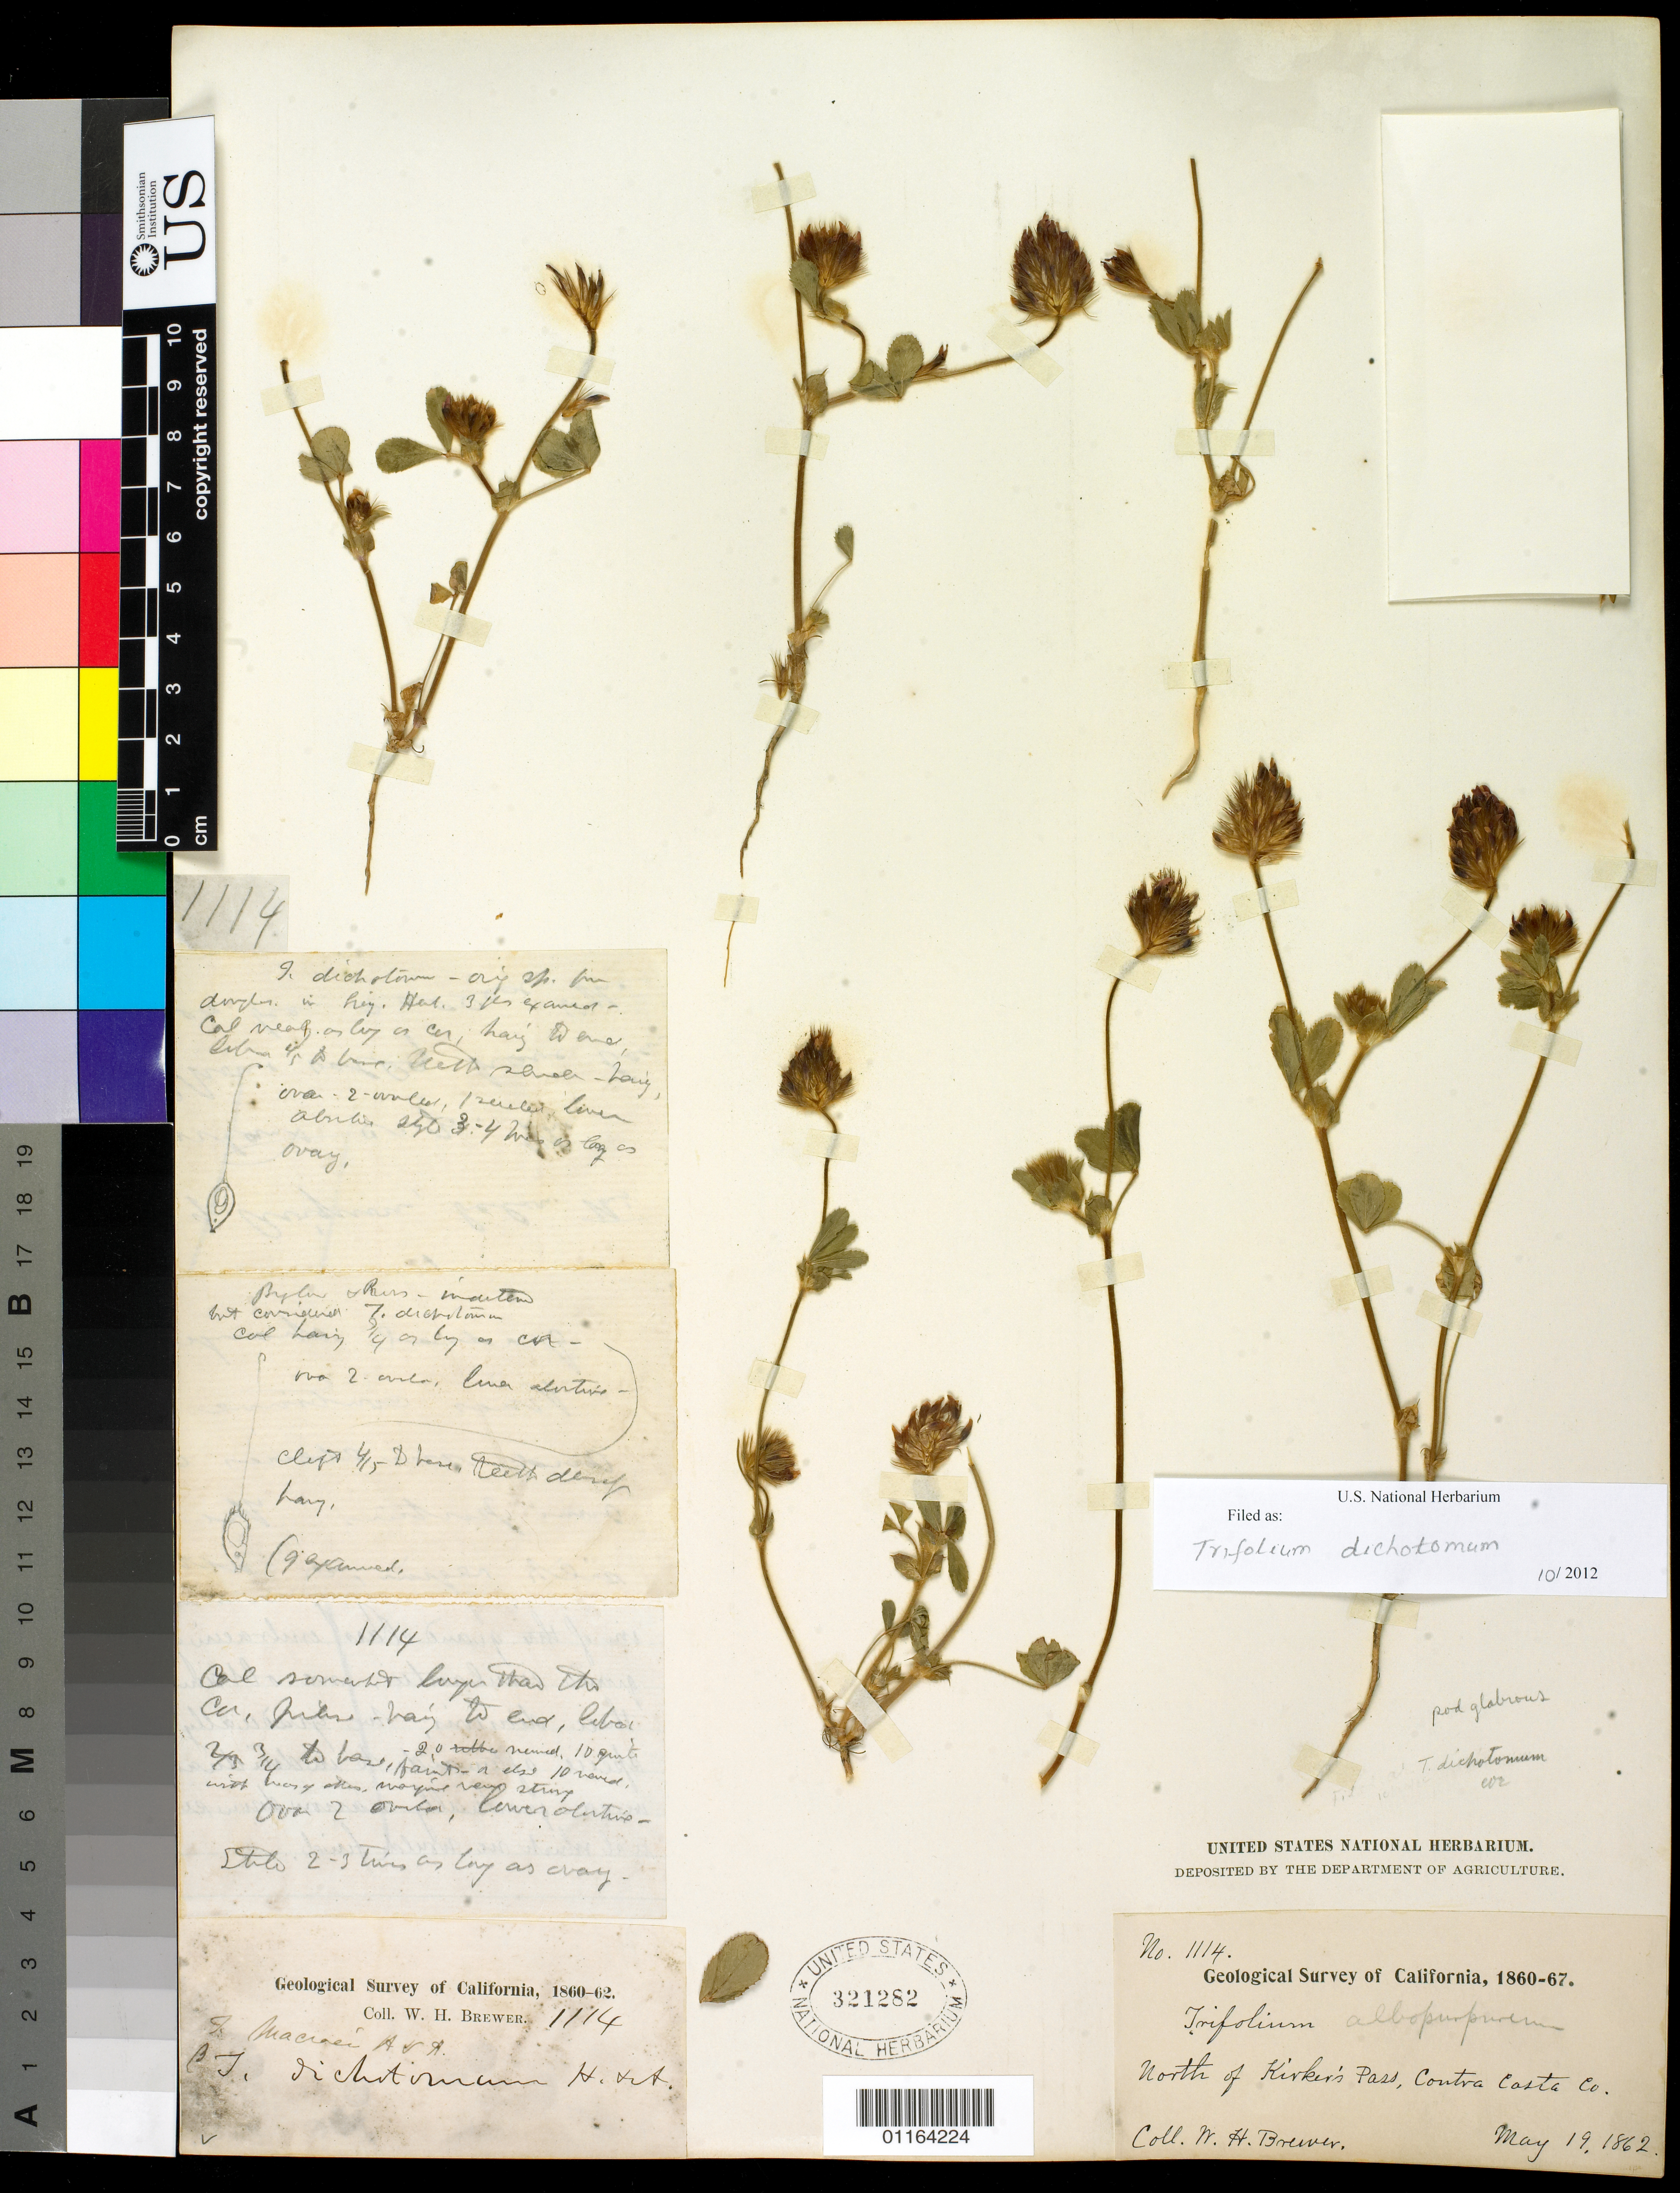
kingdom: Plantae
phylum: Tracheophyta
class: Magnoliopsida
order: Fabales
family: Fabaceae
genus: Trifolium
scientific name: Trifolium dichotomum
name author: Hook. & Arn.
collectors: W. H. Brewer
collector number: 1114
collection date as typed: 19 May 1862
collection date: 1862-05-19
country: United States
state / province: California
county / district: Contra Costa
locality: N of Kirker's Pass.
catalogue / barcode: US 321282